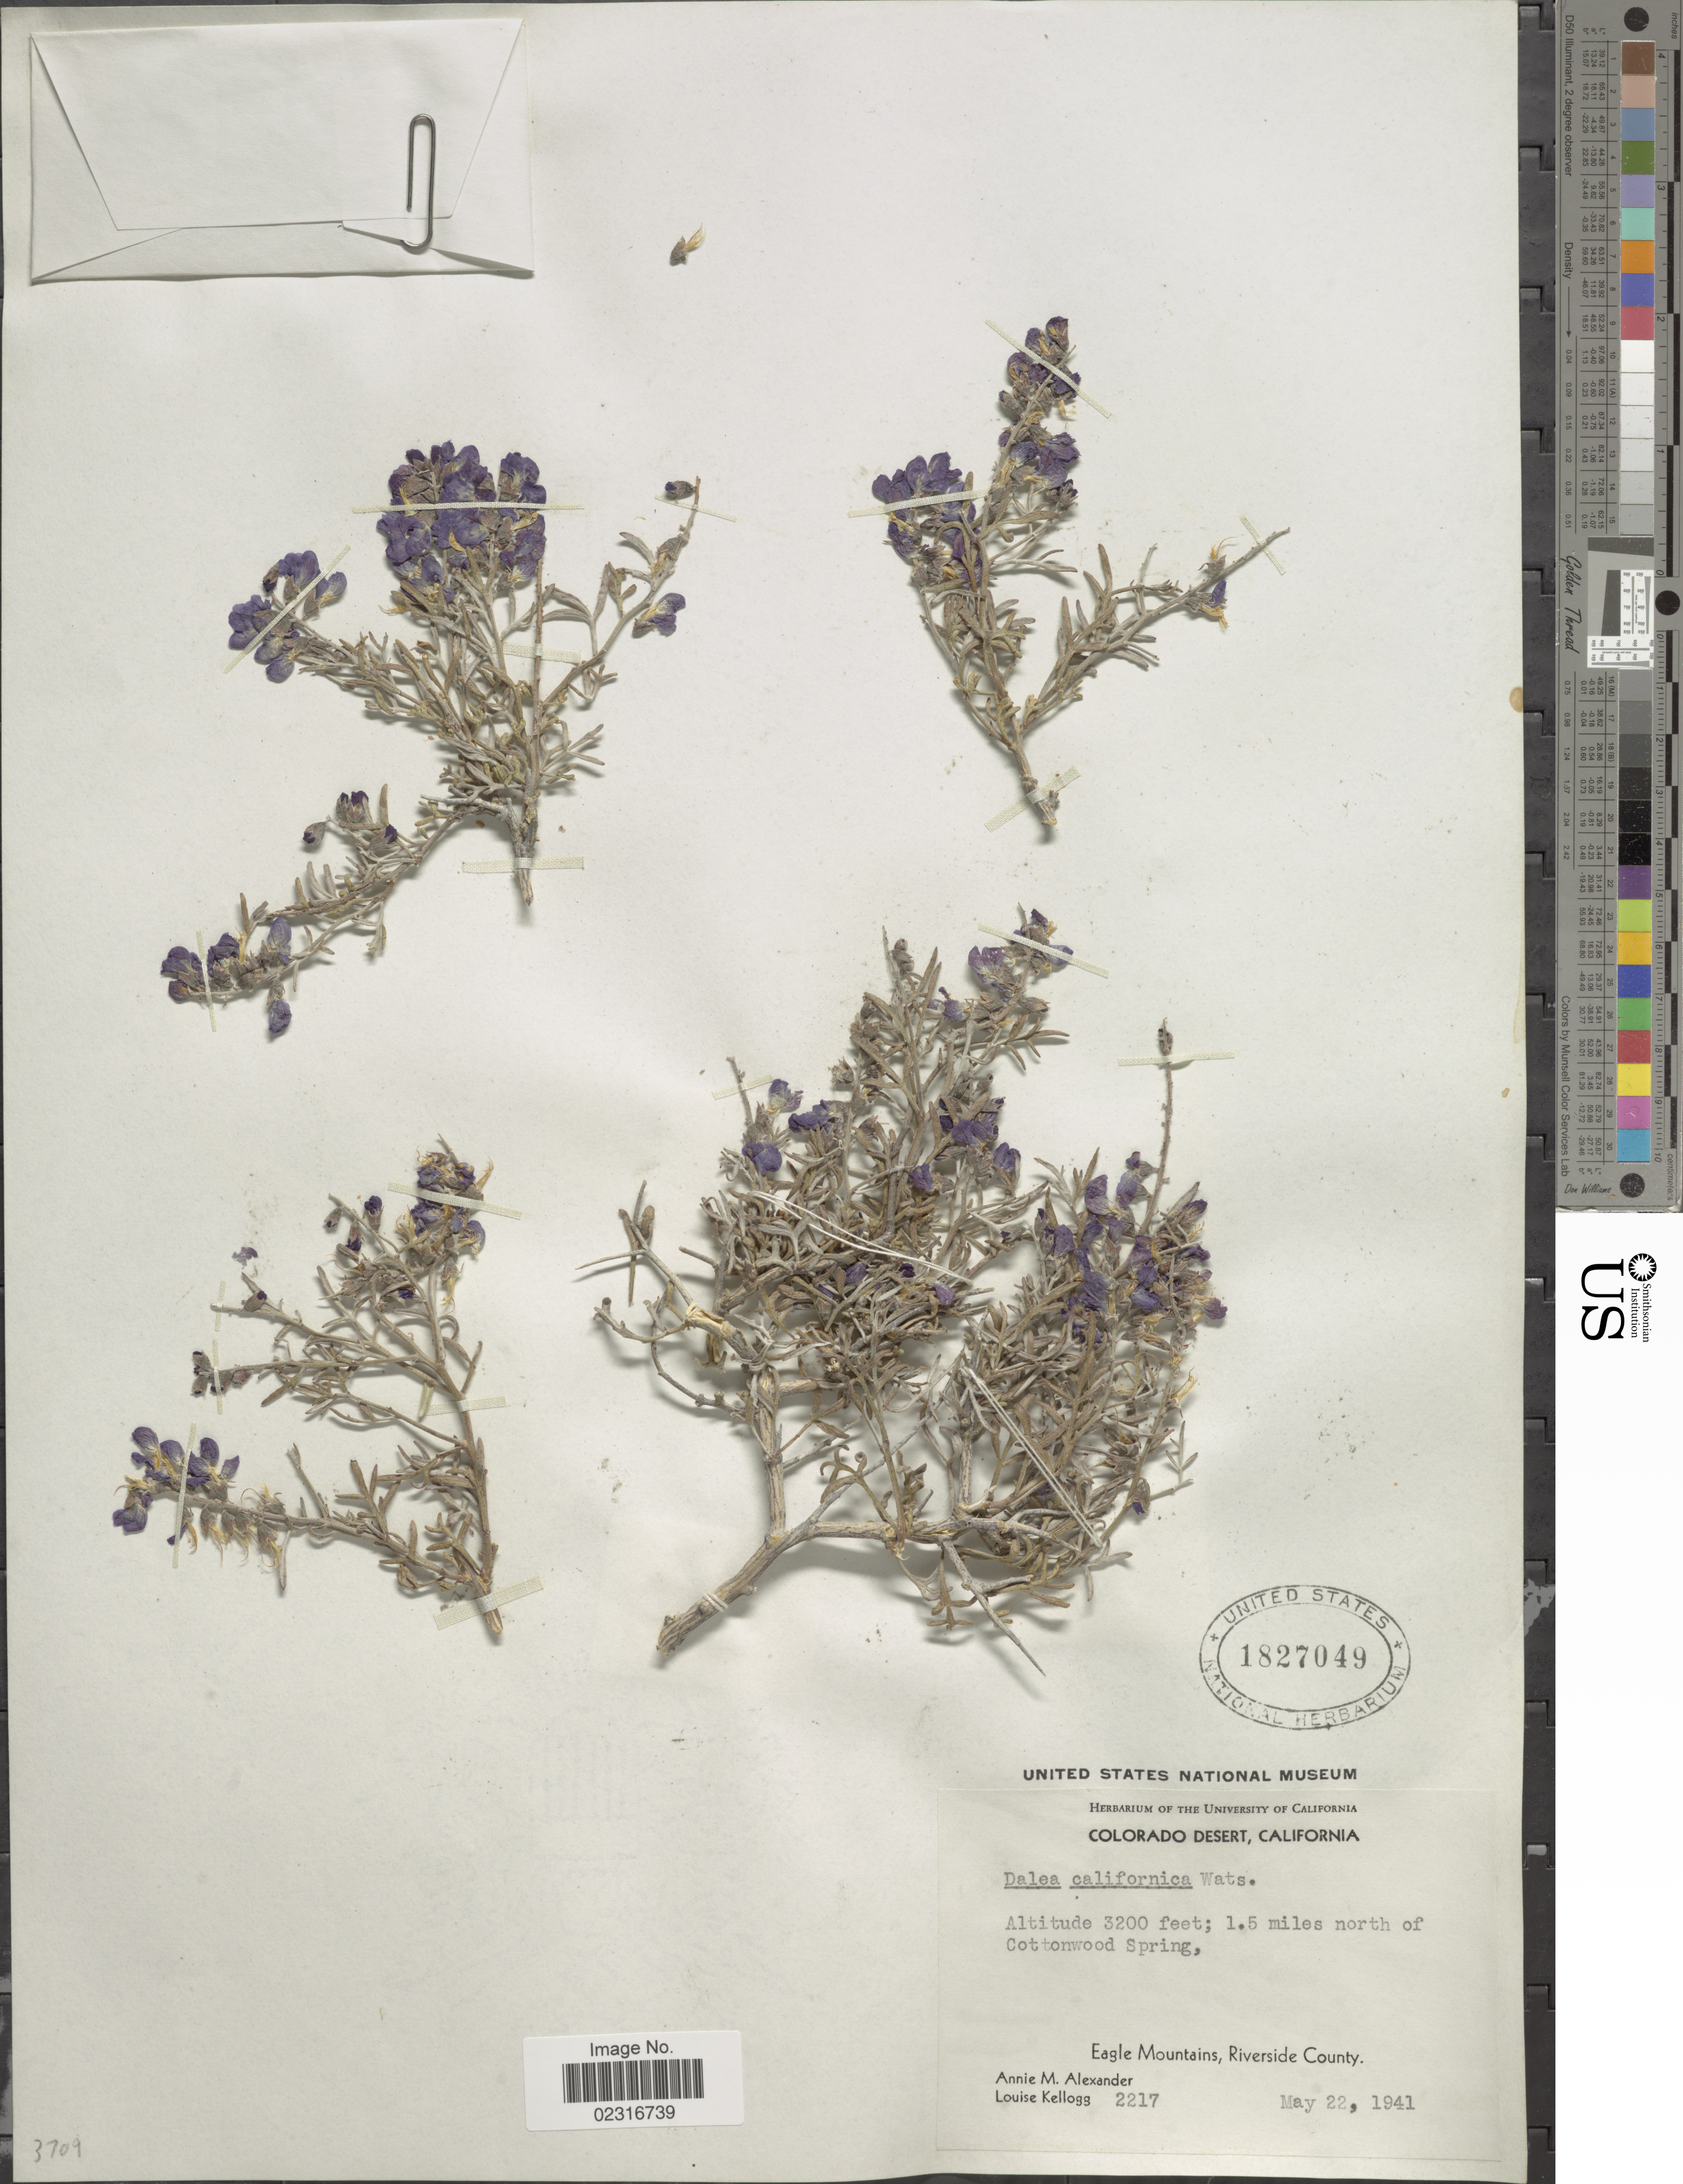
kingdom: Plantae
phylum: Tracheophyta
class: Magnoliopsida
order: Fabales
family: Fabaceae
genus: Dalea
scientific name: Dalea californica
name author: S. Watson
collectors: A. M. Alexander & L. Kellogg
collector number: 2217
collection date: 1941-05-22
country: United States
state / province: California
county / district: Riverside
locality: Colorado Desert. 1.5 miles north of Cottonwood Spring. Eagle Mountains, Riverside County.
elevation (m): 975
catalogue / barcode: US 1827049